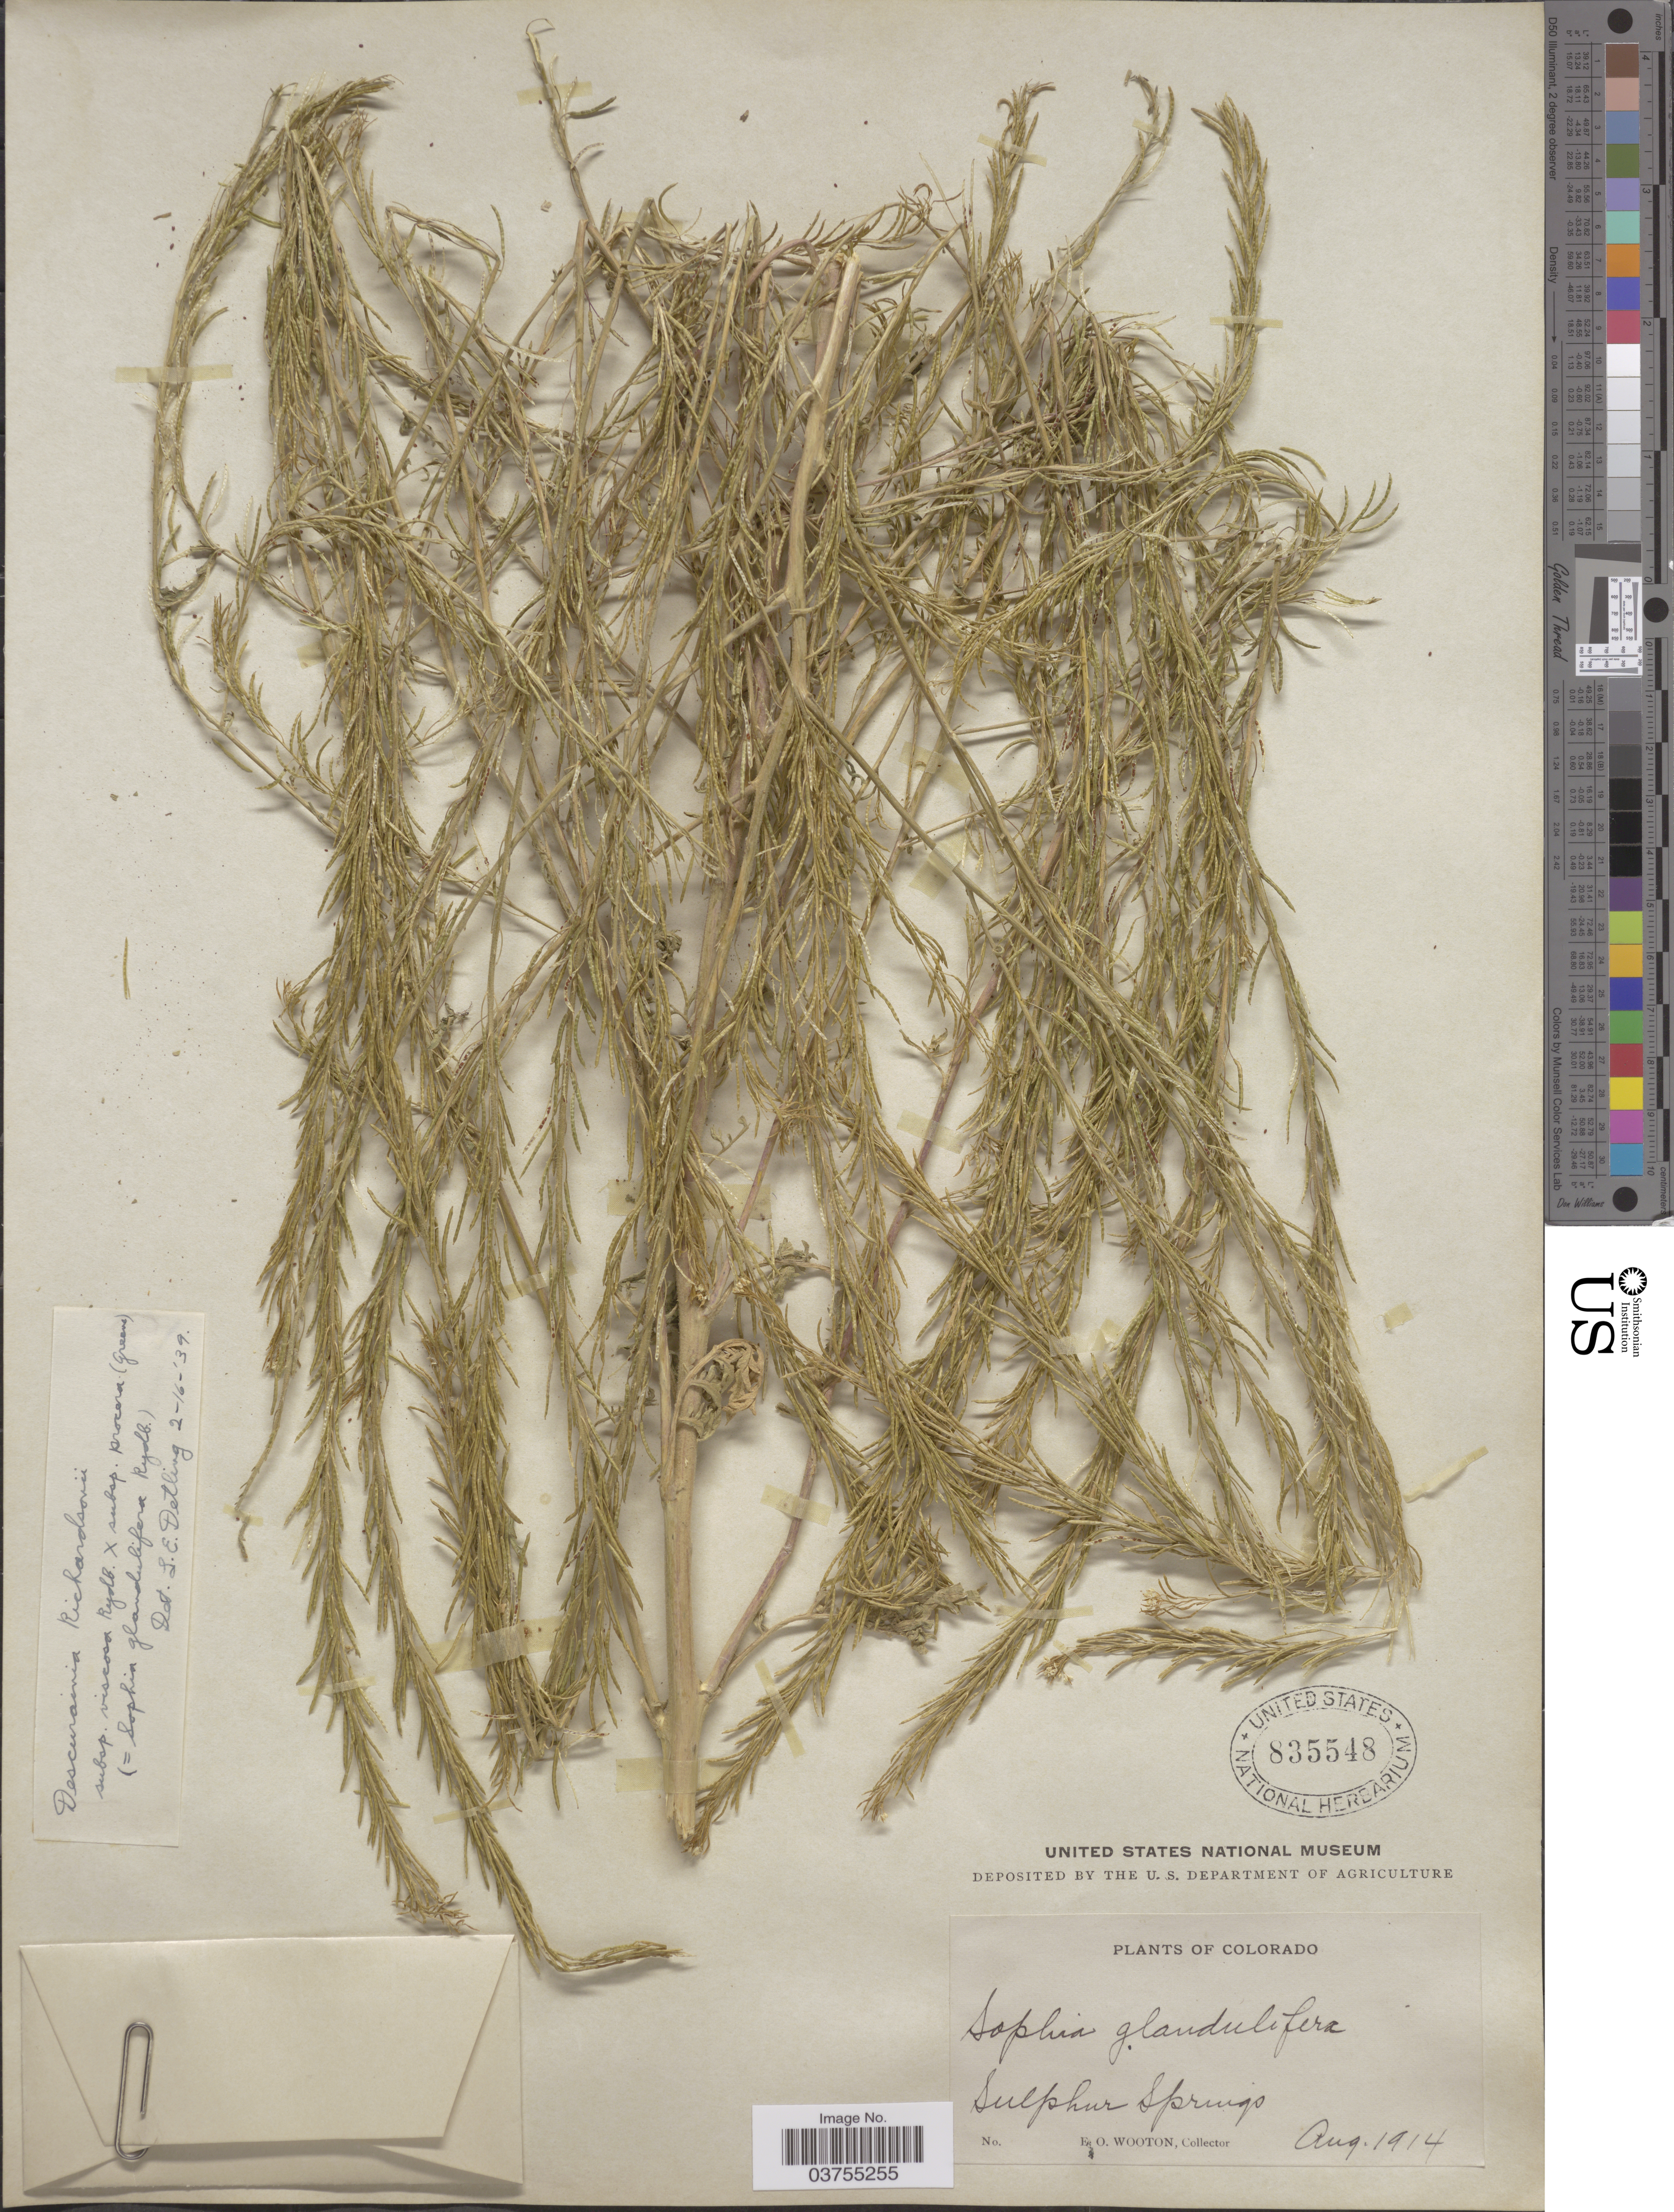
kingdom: Plantae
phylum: Tracheophyta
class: Magnoliopsida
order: Brassicales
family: Brassicaceae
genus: Descurainia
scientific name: Descurainia richardsonii subsp. viscosa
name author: (Rydb.) Detling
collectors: E. O. Wooton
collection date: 1914-08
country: United States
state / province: Colorado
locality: Sulphur Springs.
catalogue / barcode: US 835548